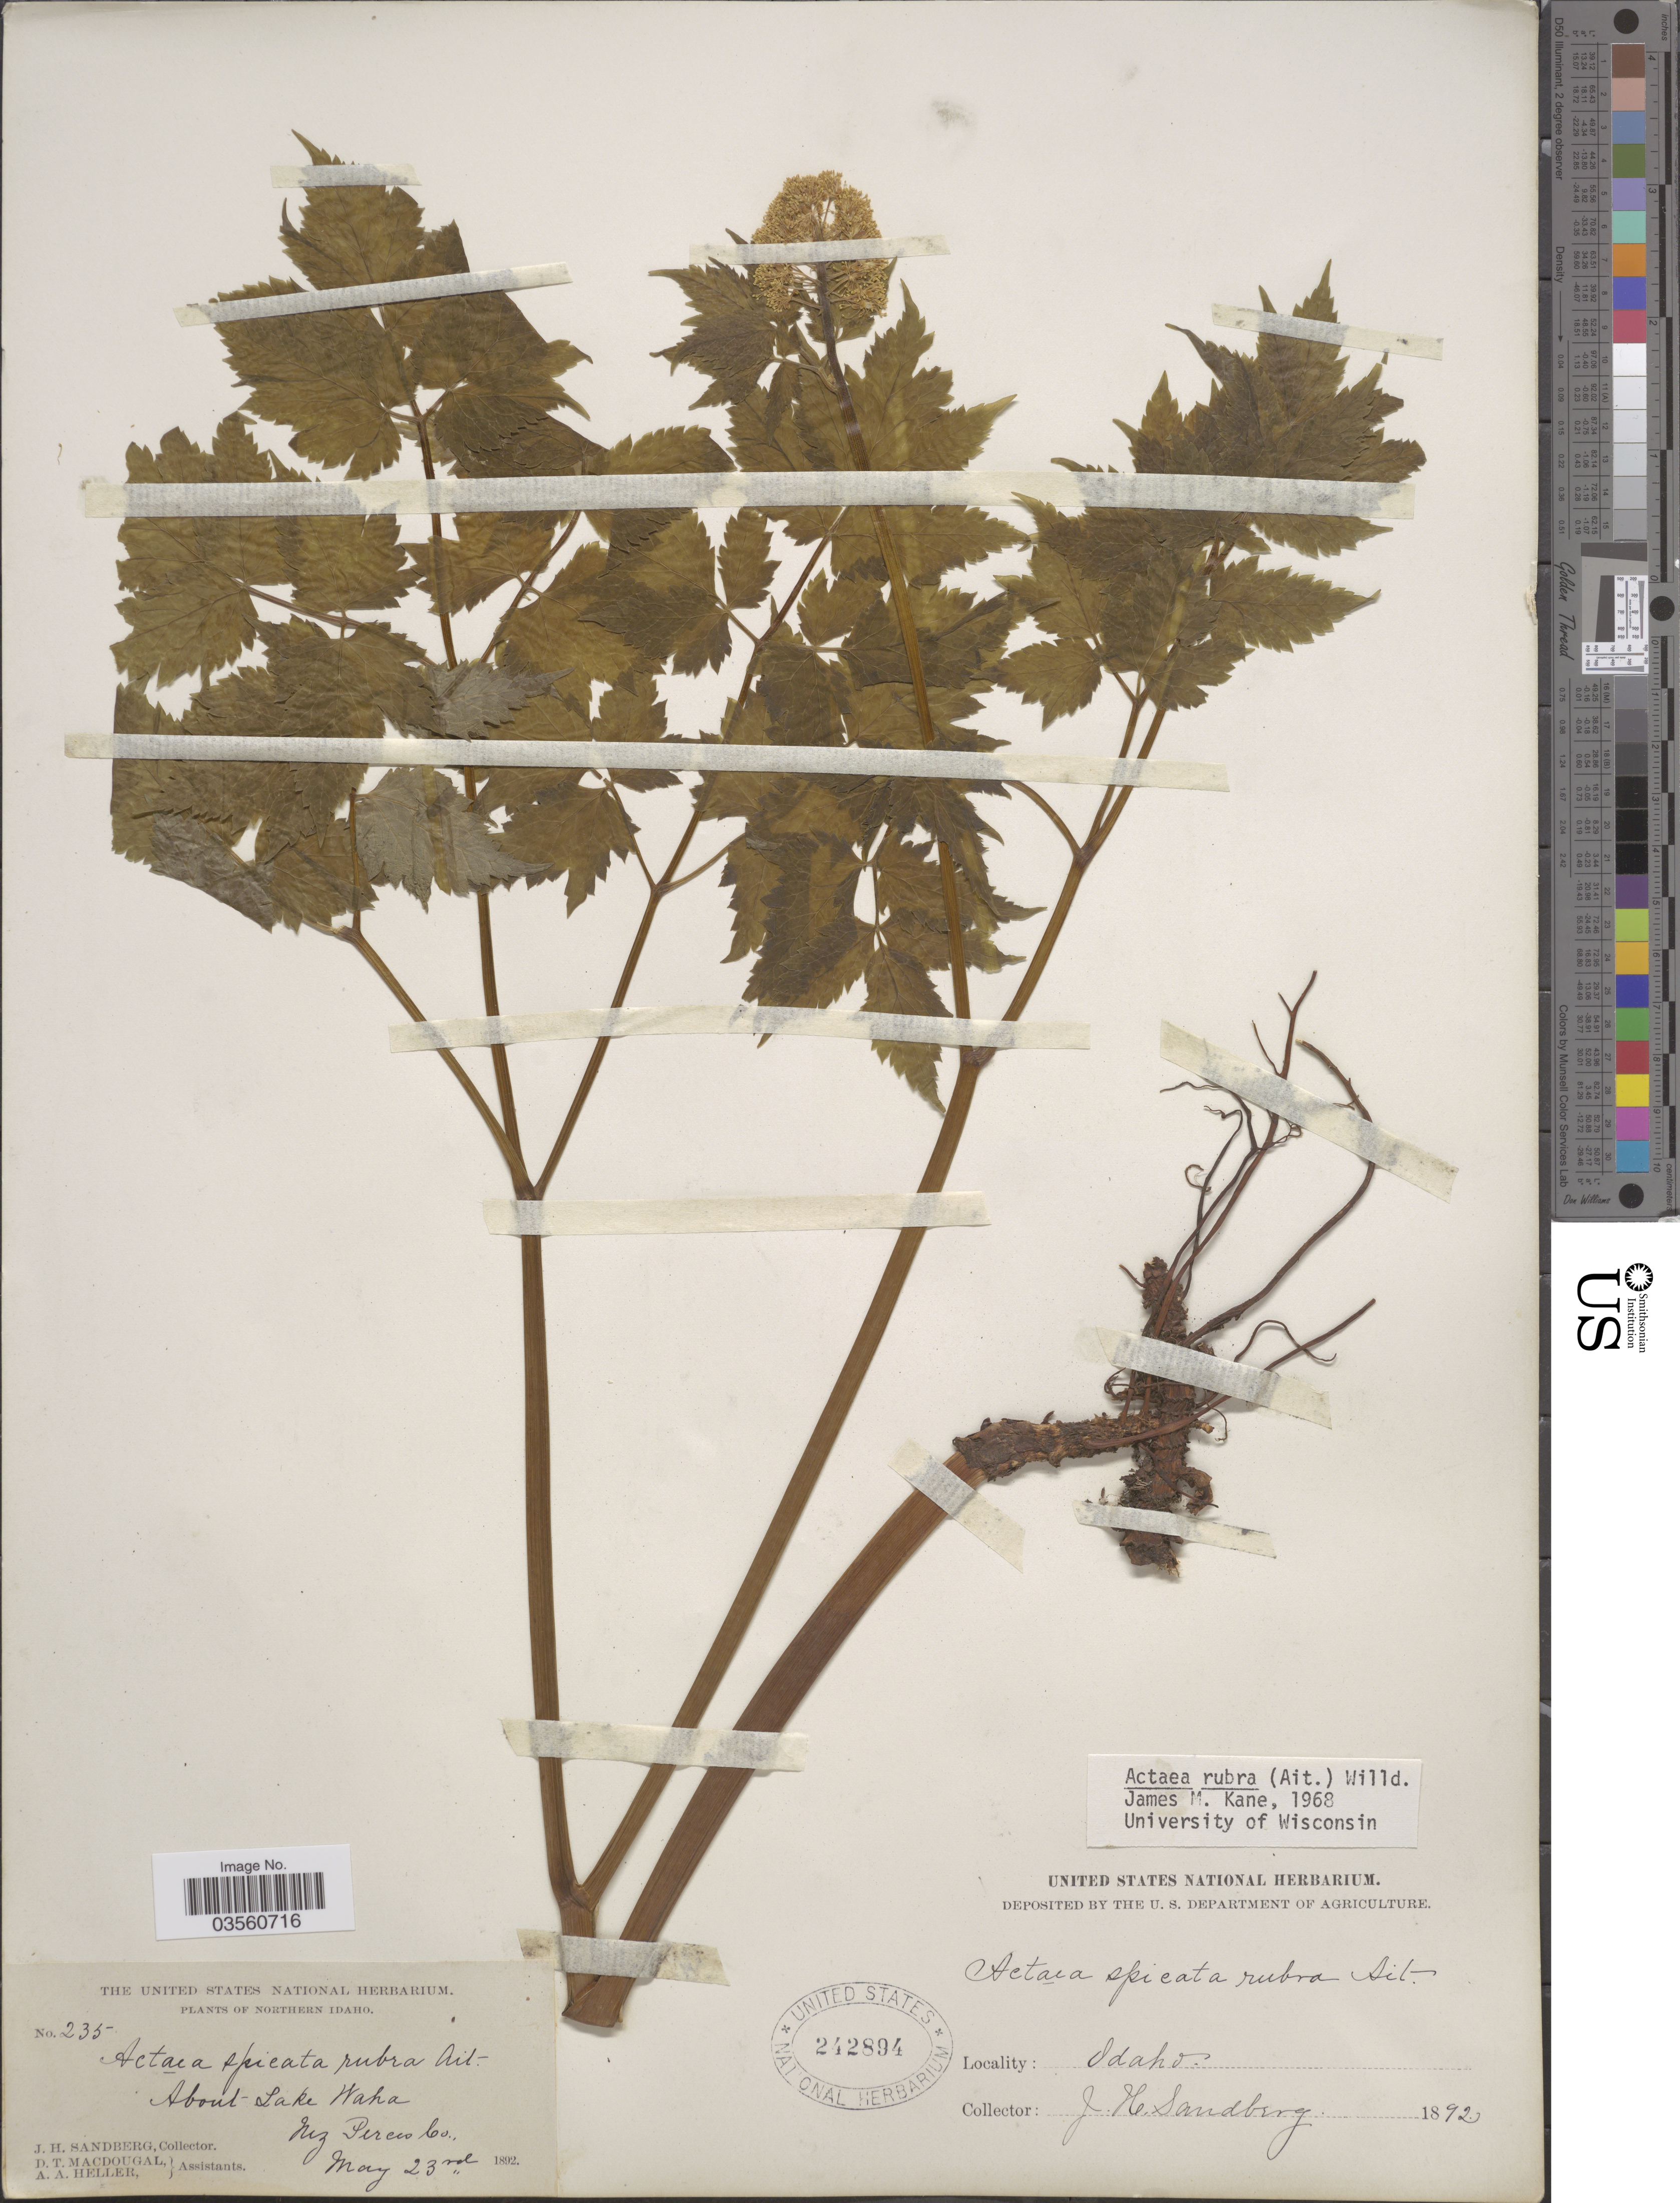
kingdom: Plantae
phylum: Tracheophyta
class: Magnoliopsida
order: Ranunculales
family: Ranunculaceae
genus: Actaea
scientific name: Actaea rubra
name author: (Aiton) Willd.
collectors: J. H. Sandberg, D. T. MacDougal & A. A. Heller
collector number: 235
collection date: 1892-05-23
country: United States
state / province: Idaho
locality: Northern Idaho. About Lake Waha. Nez Perces Co.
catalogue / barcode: US 242894